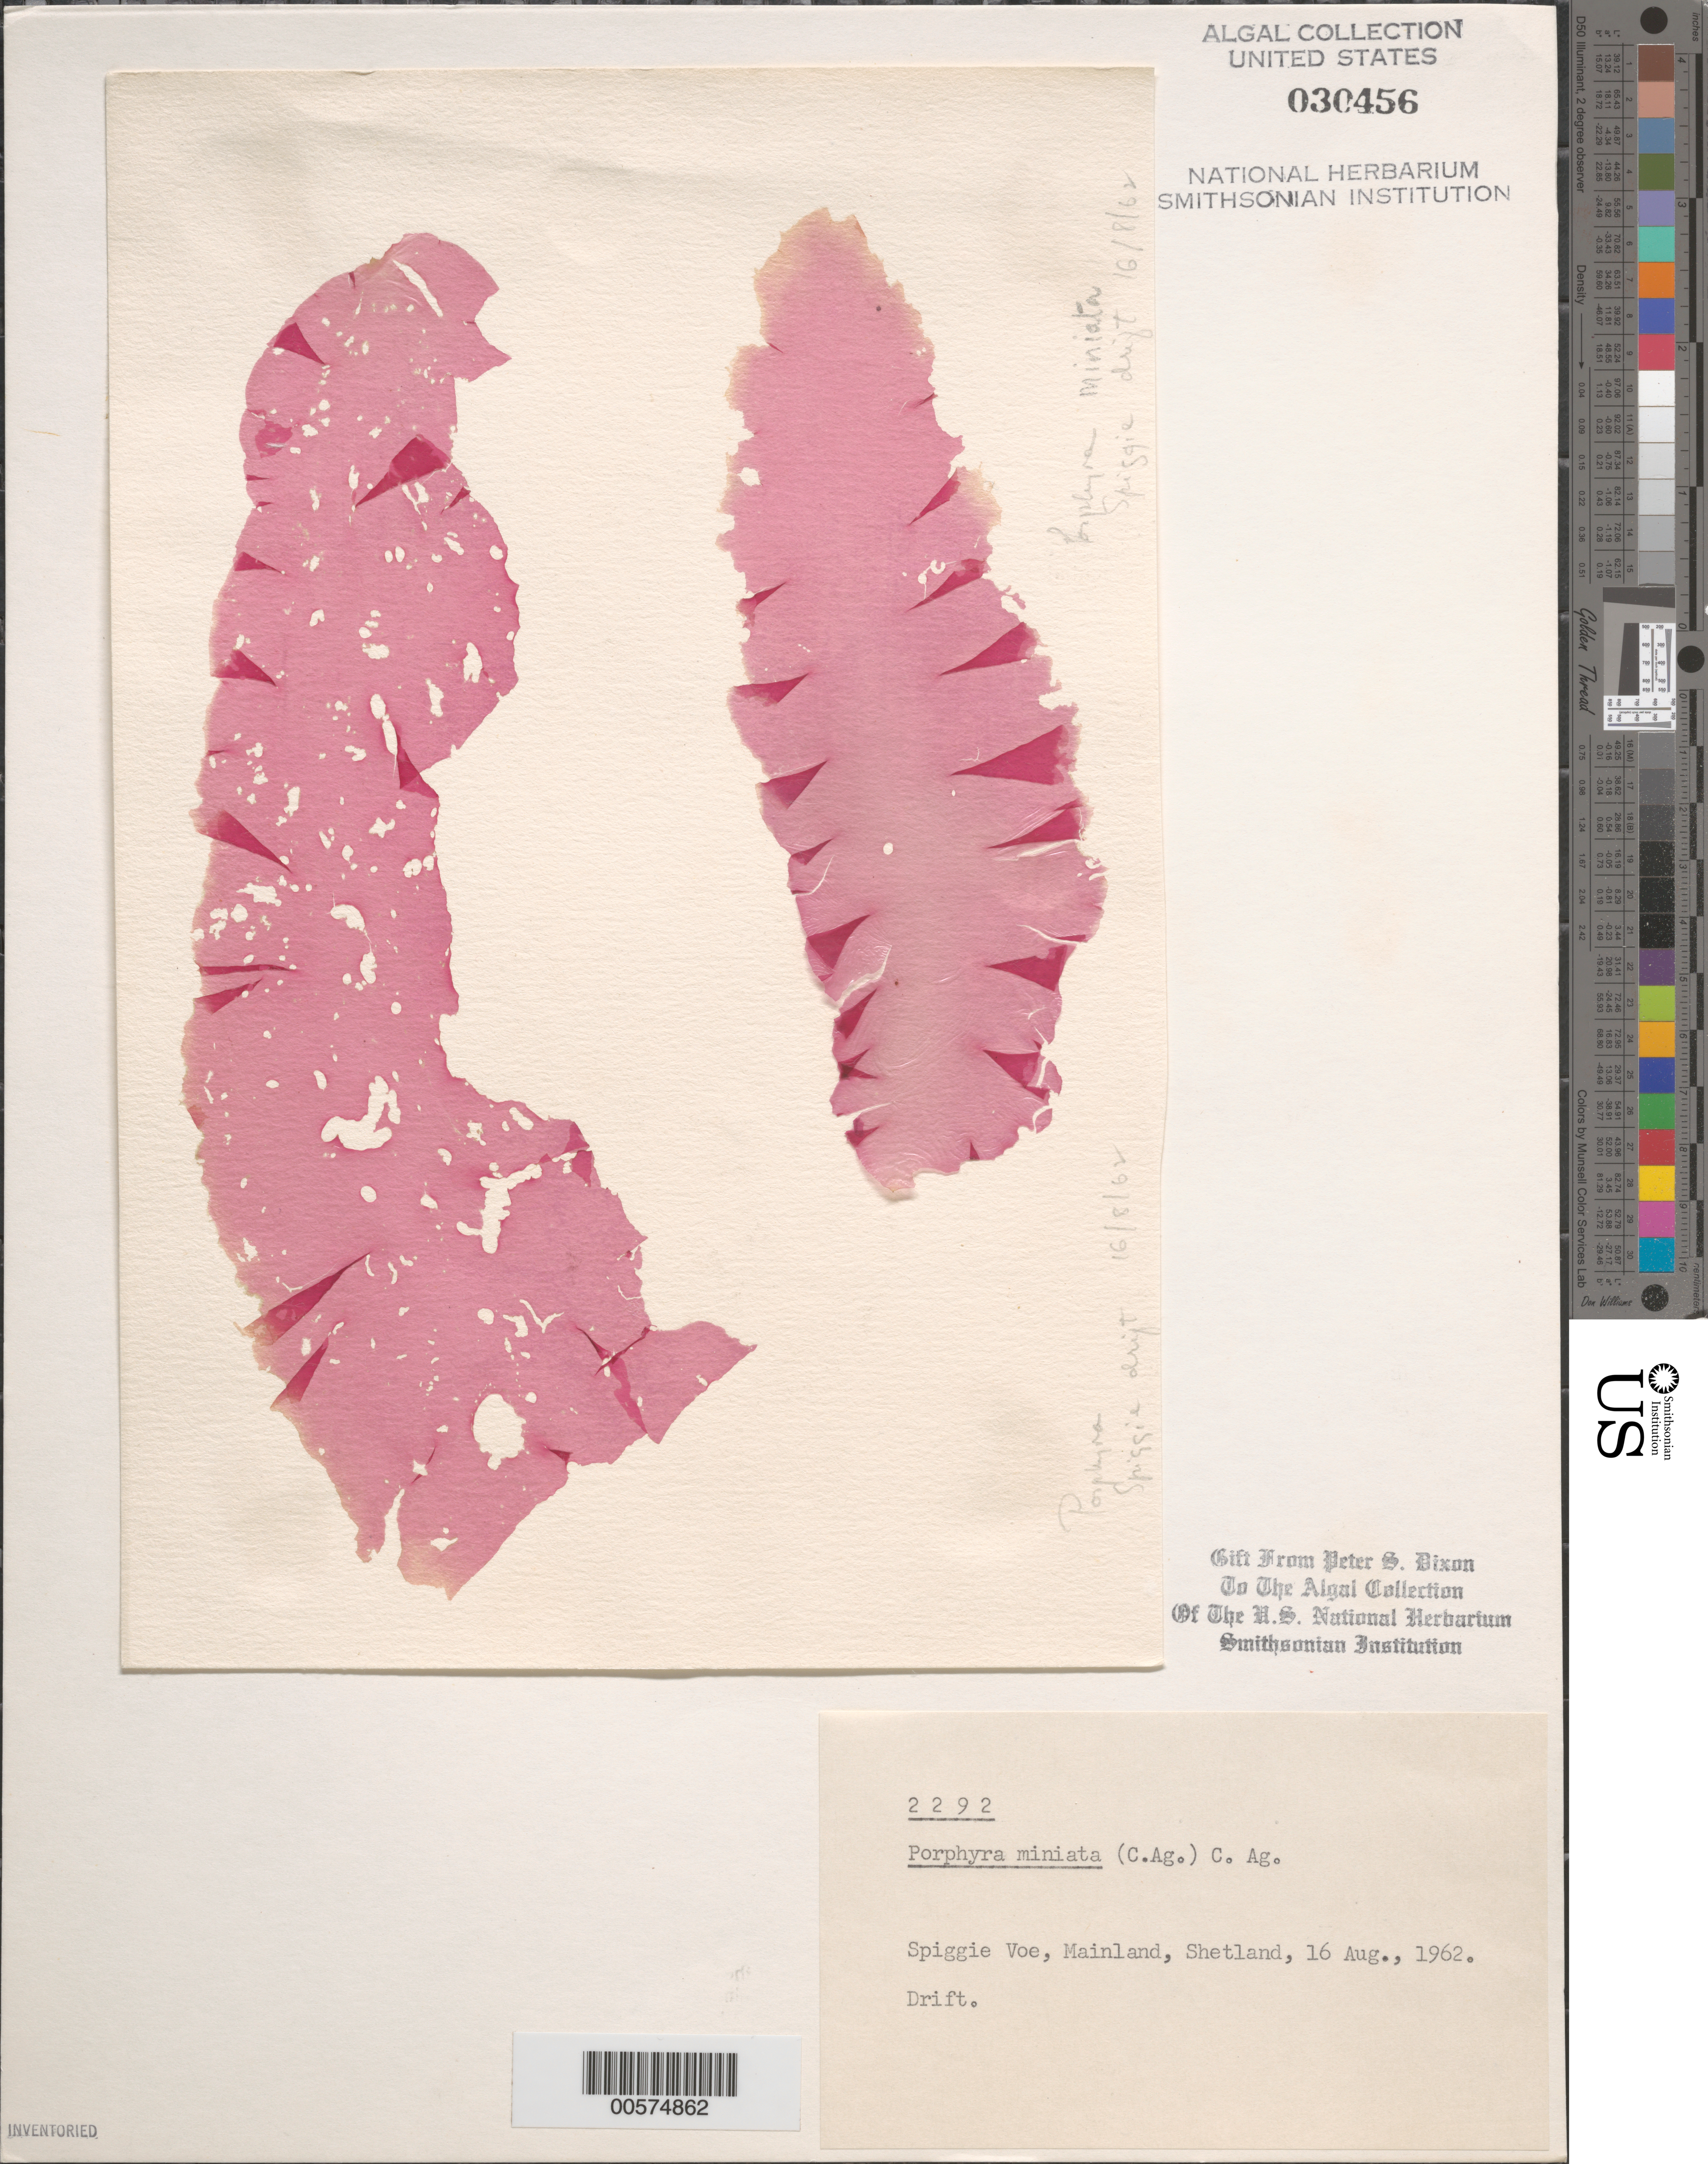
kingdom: Plantae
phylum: Rhodophyta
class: Bangiophyceae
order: Bangiales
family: Bangiaceae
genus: Wildemania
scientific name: Wildemania miniata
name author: (C. Agardh) Foslie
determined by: Algae name updating Project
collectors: P. S. Dixon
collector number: PSD 2292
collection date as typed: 16 Aug 1962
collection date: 1962-08-16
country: United Kingdom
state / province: Scotland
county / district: Shetland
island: Mainland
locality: Spiggie Voe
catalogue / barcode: US 30456